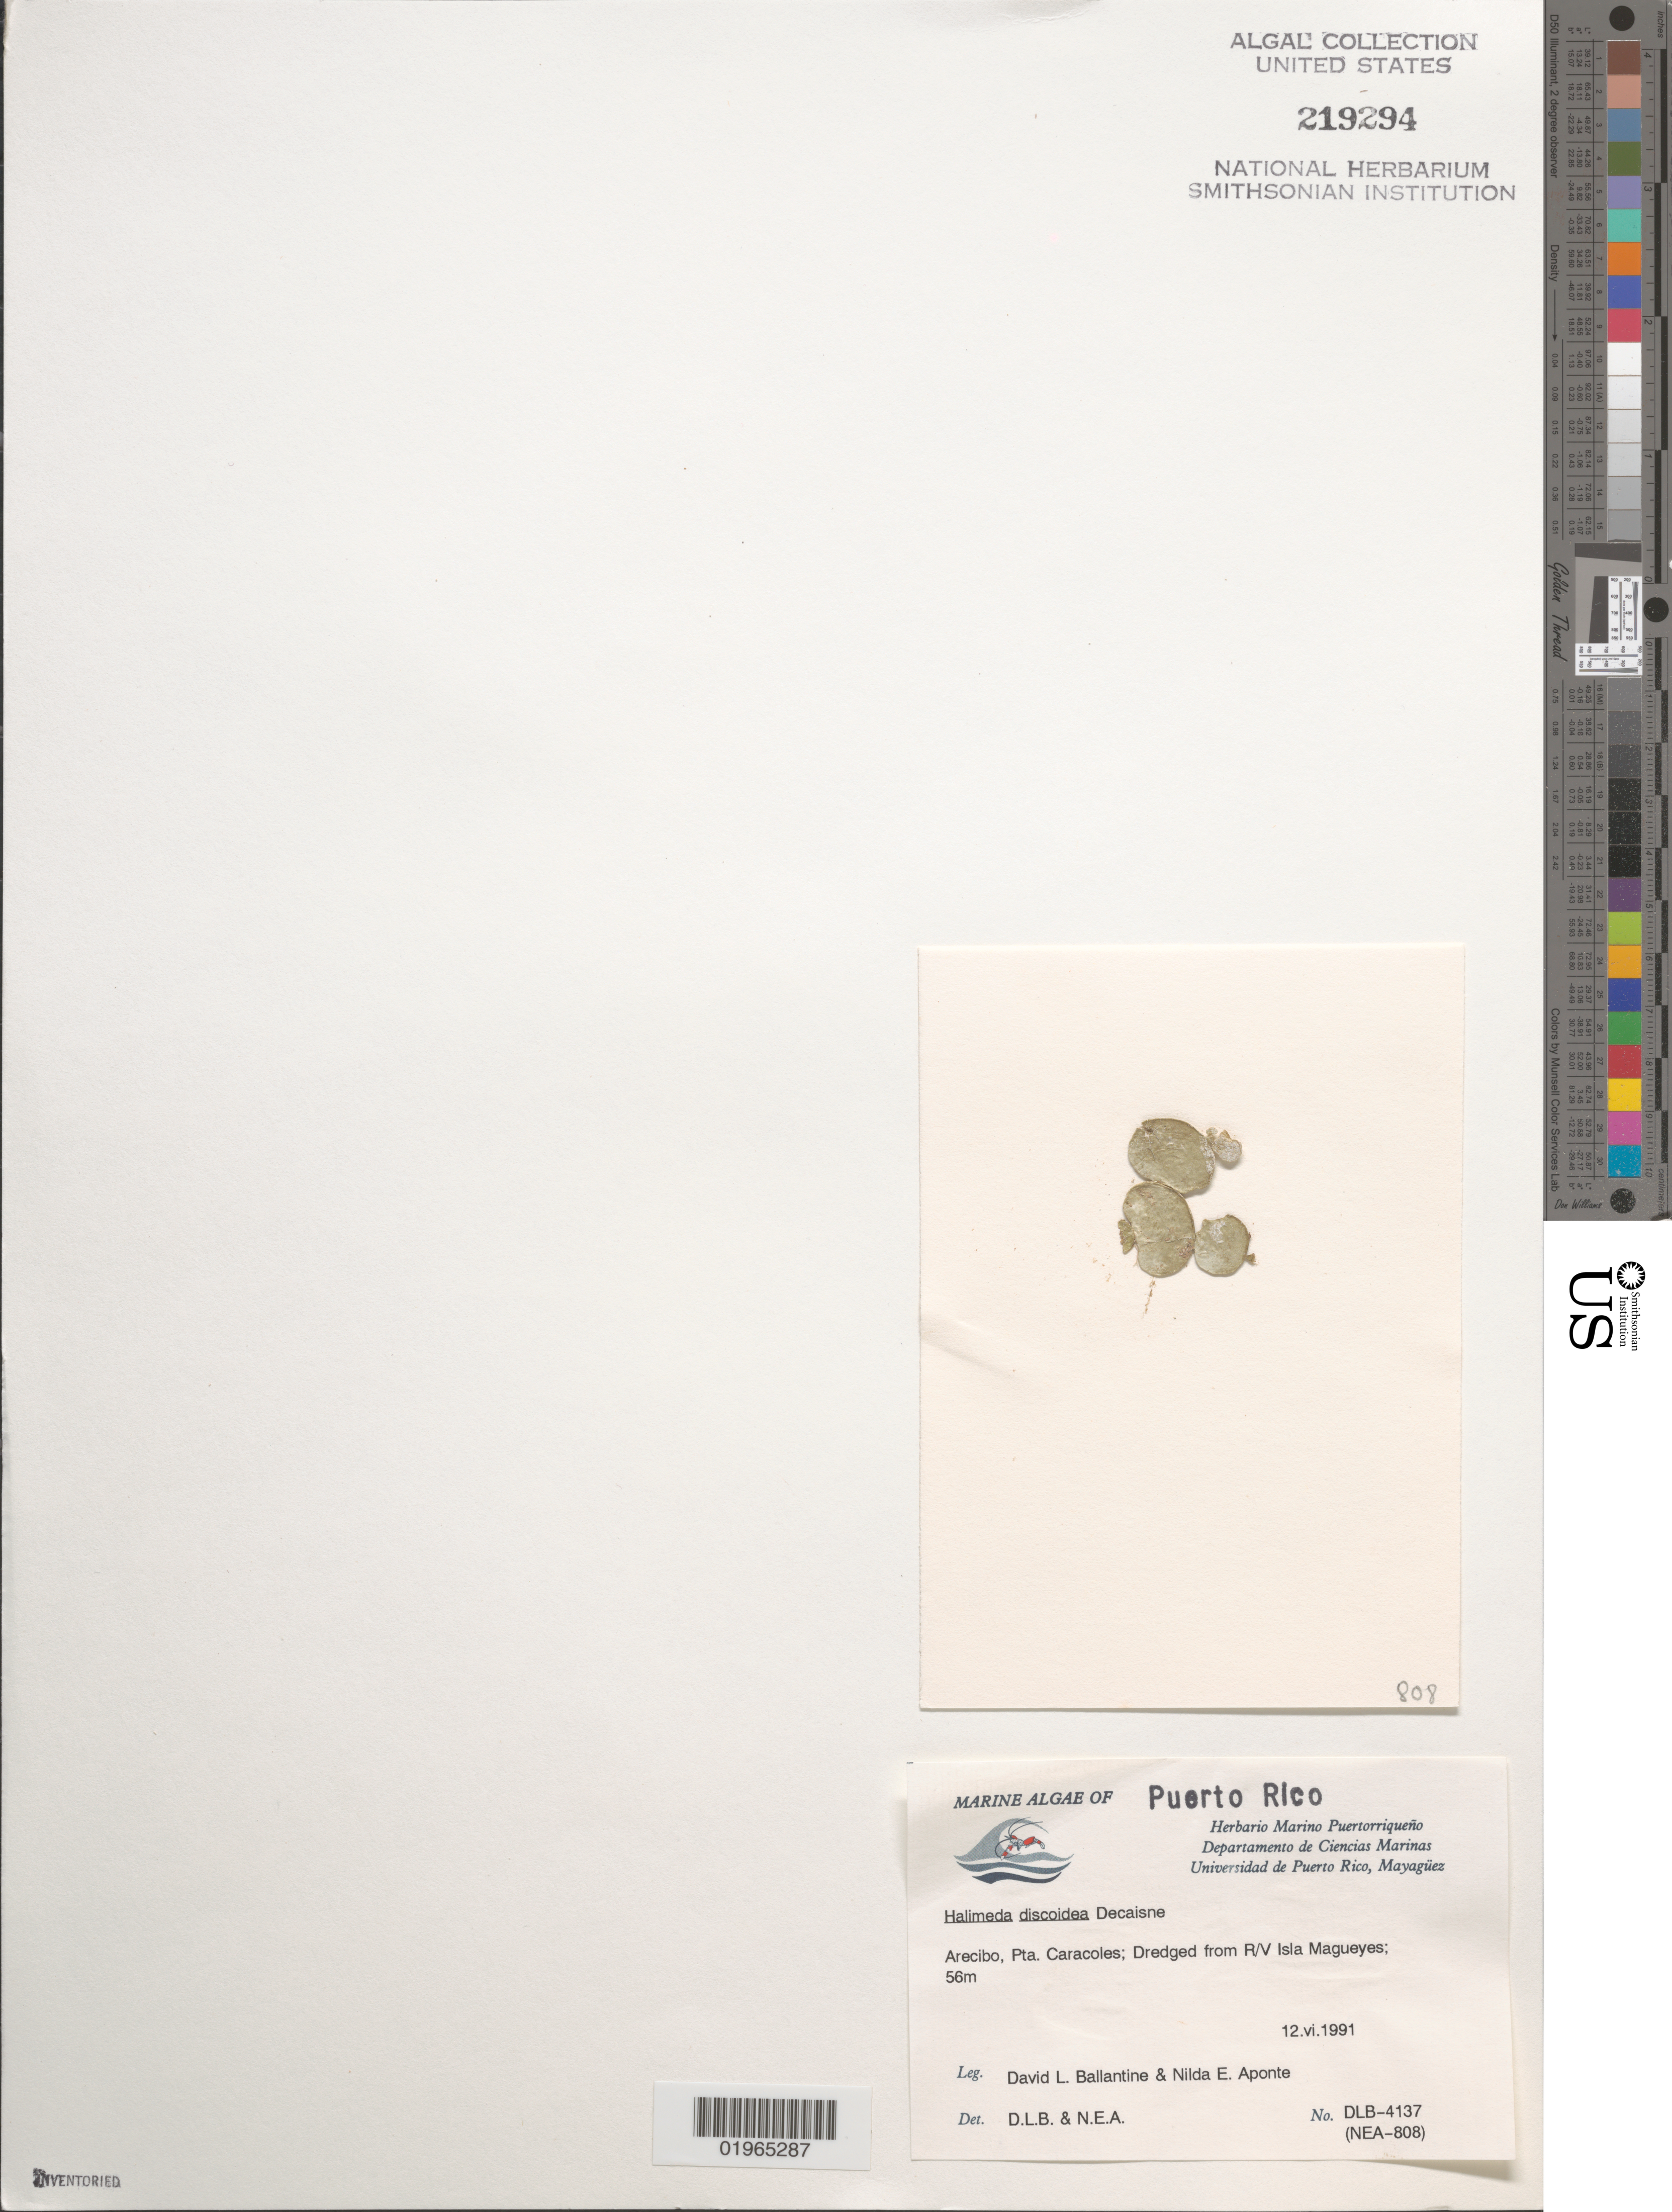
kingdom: Plantae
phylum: Chlorophyta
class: Ulvophyceae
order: Bryopsidales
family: Halimedaceae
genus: Halimeda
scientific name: Halimeda discoidea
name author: Decne.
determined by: Ballantine, D. L.; Aponte, N. E.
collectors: D.L. Ballantine & N. E. Aponte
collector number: DLB 4137, NEA 808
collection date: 1991-06-12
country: Puerto Rico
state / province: Arecibo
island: Isla Magueyes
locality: Pta. Caracoles. Dredged from R/V.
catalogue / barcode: US 219294